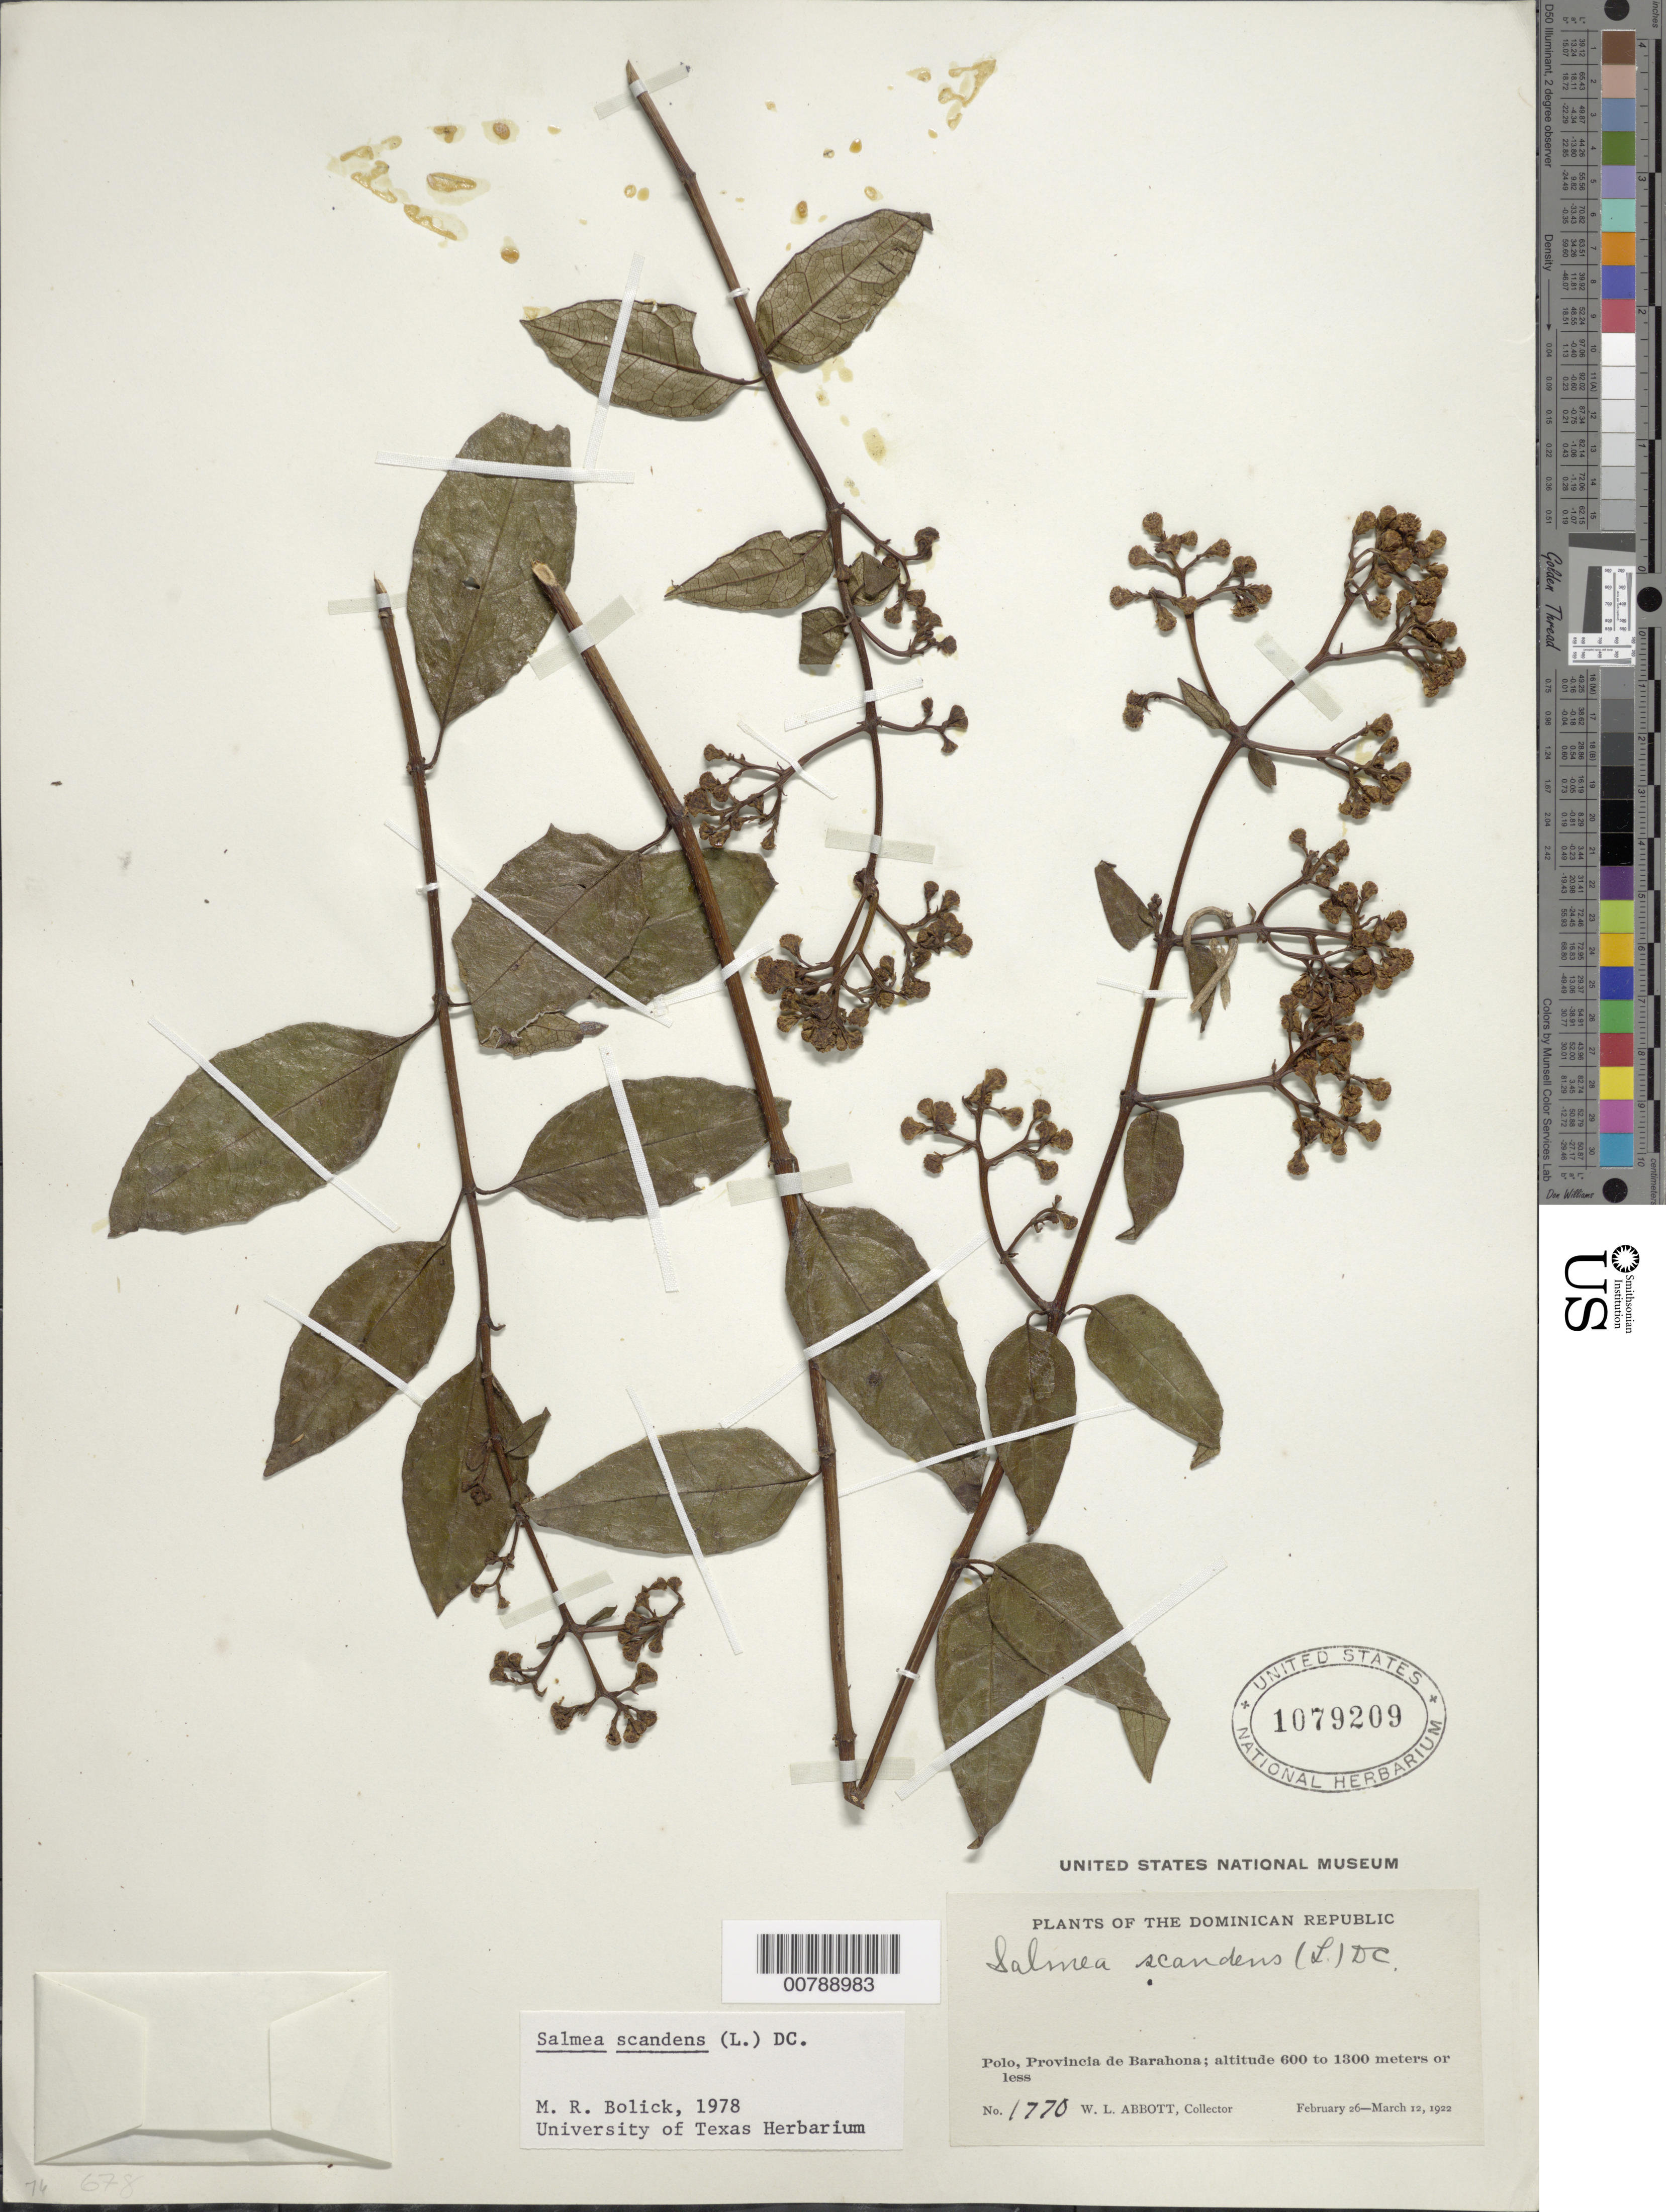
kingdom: Plantae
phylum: Tracheophyta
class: Magnoliopsida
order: Asterales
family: Asteraceae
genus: Salmea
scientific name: Salmea scandens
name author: (L.) DC.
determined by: Bolick, Margaret R., Curator (NEB), University of Nebraska State Museum (UNITED STATES)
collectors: W. L. Abbott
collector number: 1770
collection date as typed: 26 Feb 1922 to 12 Mar 1922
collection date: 1922-02-26/1922-03-12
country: Dominican Republic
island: Hispaniola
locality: Polo, Provincia de Barahona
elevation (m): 600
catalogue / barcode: US 1079209